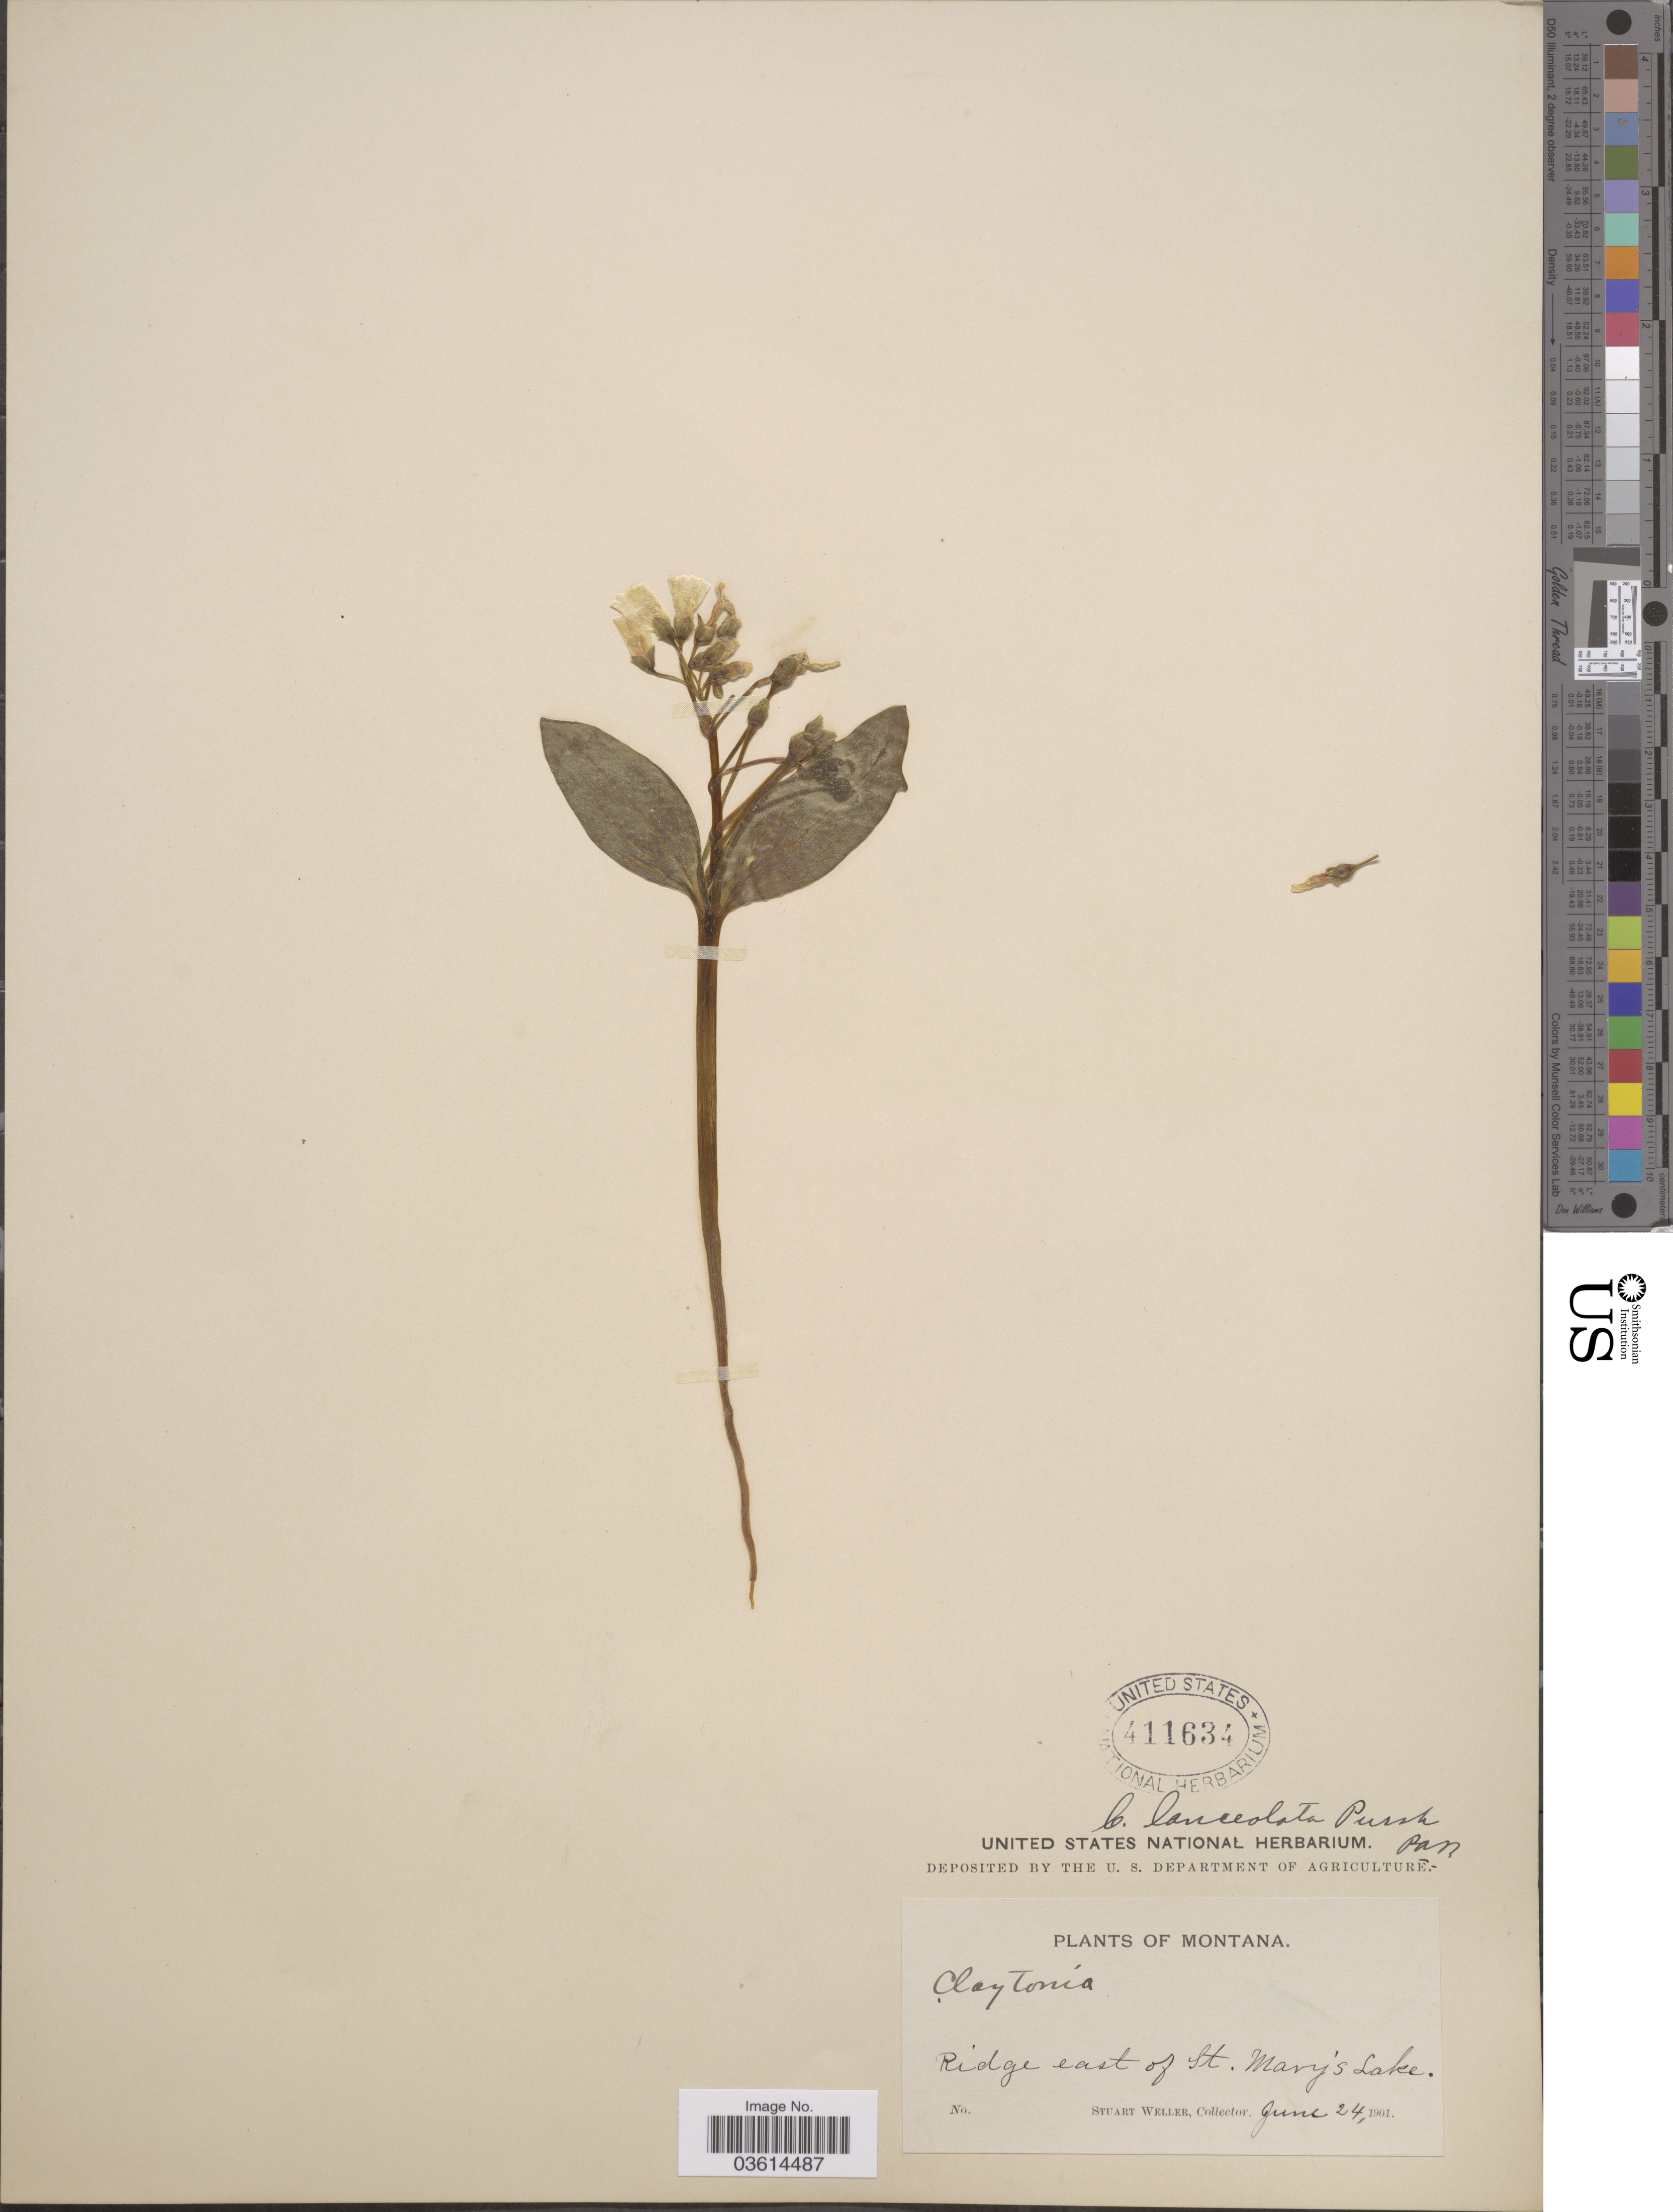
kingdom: Plantae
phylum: Tracheophyta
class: Magnoliopsida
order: Caryophyllales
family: Montiaceae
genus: Claytonia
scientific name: Claytonia lanceolata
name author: Pursh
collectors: S. Weller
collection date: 1901-06-24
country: United States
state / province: Montana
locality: Ridge east of St. Mary's Lake.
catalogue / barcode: US 411634